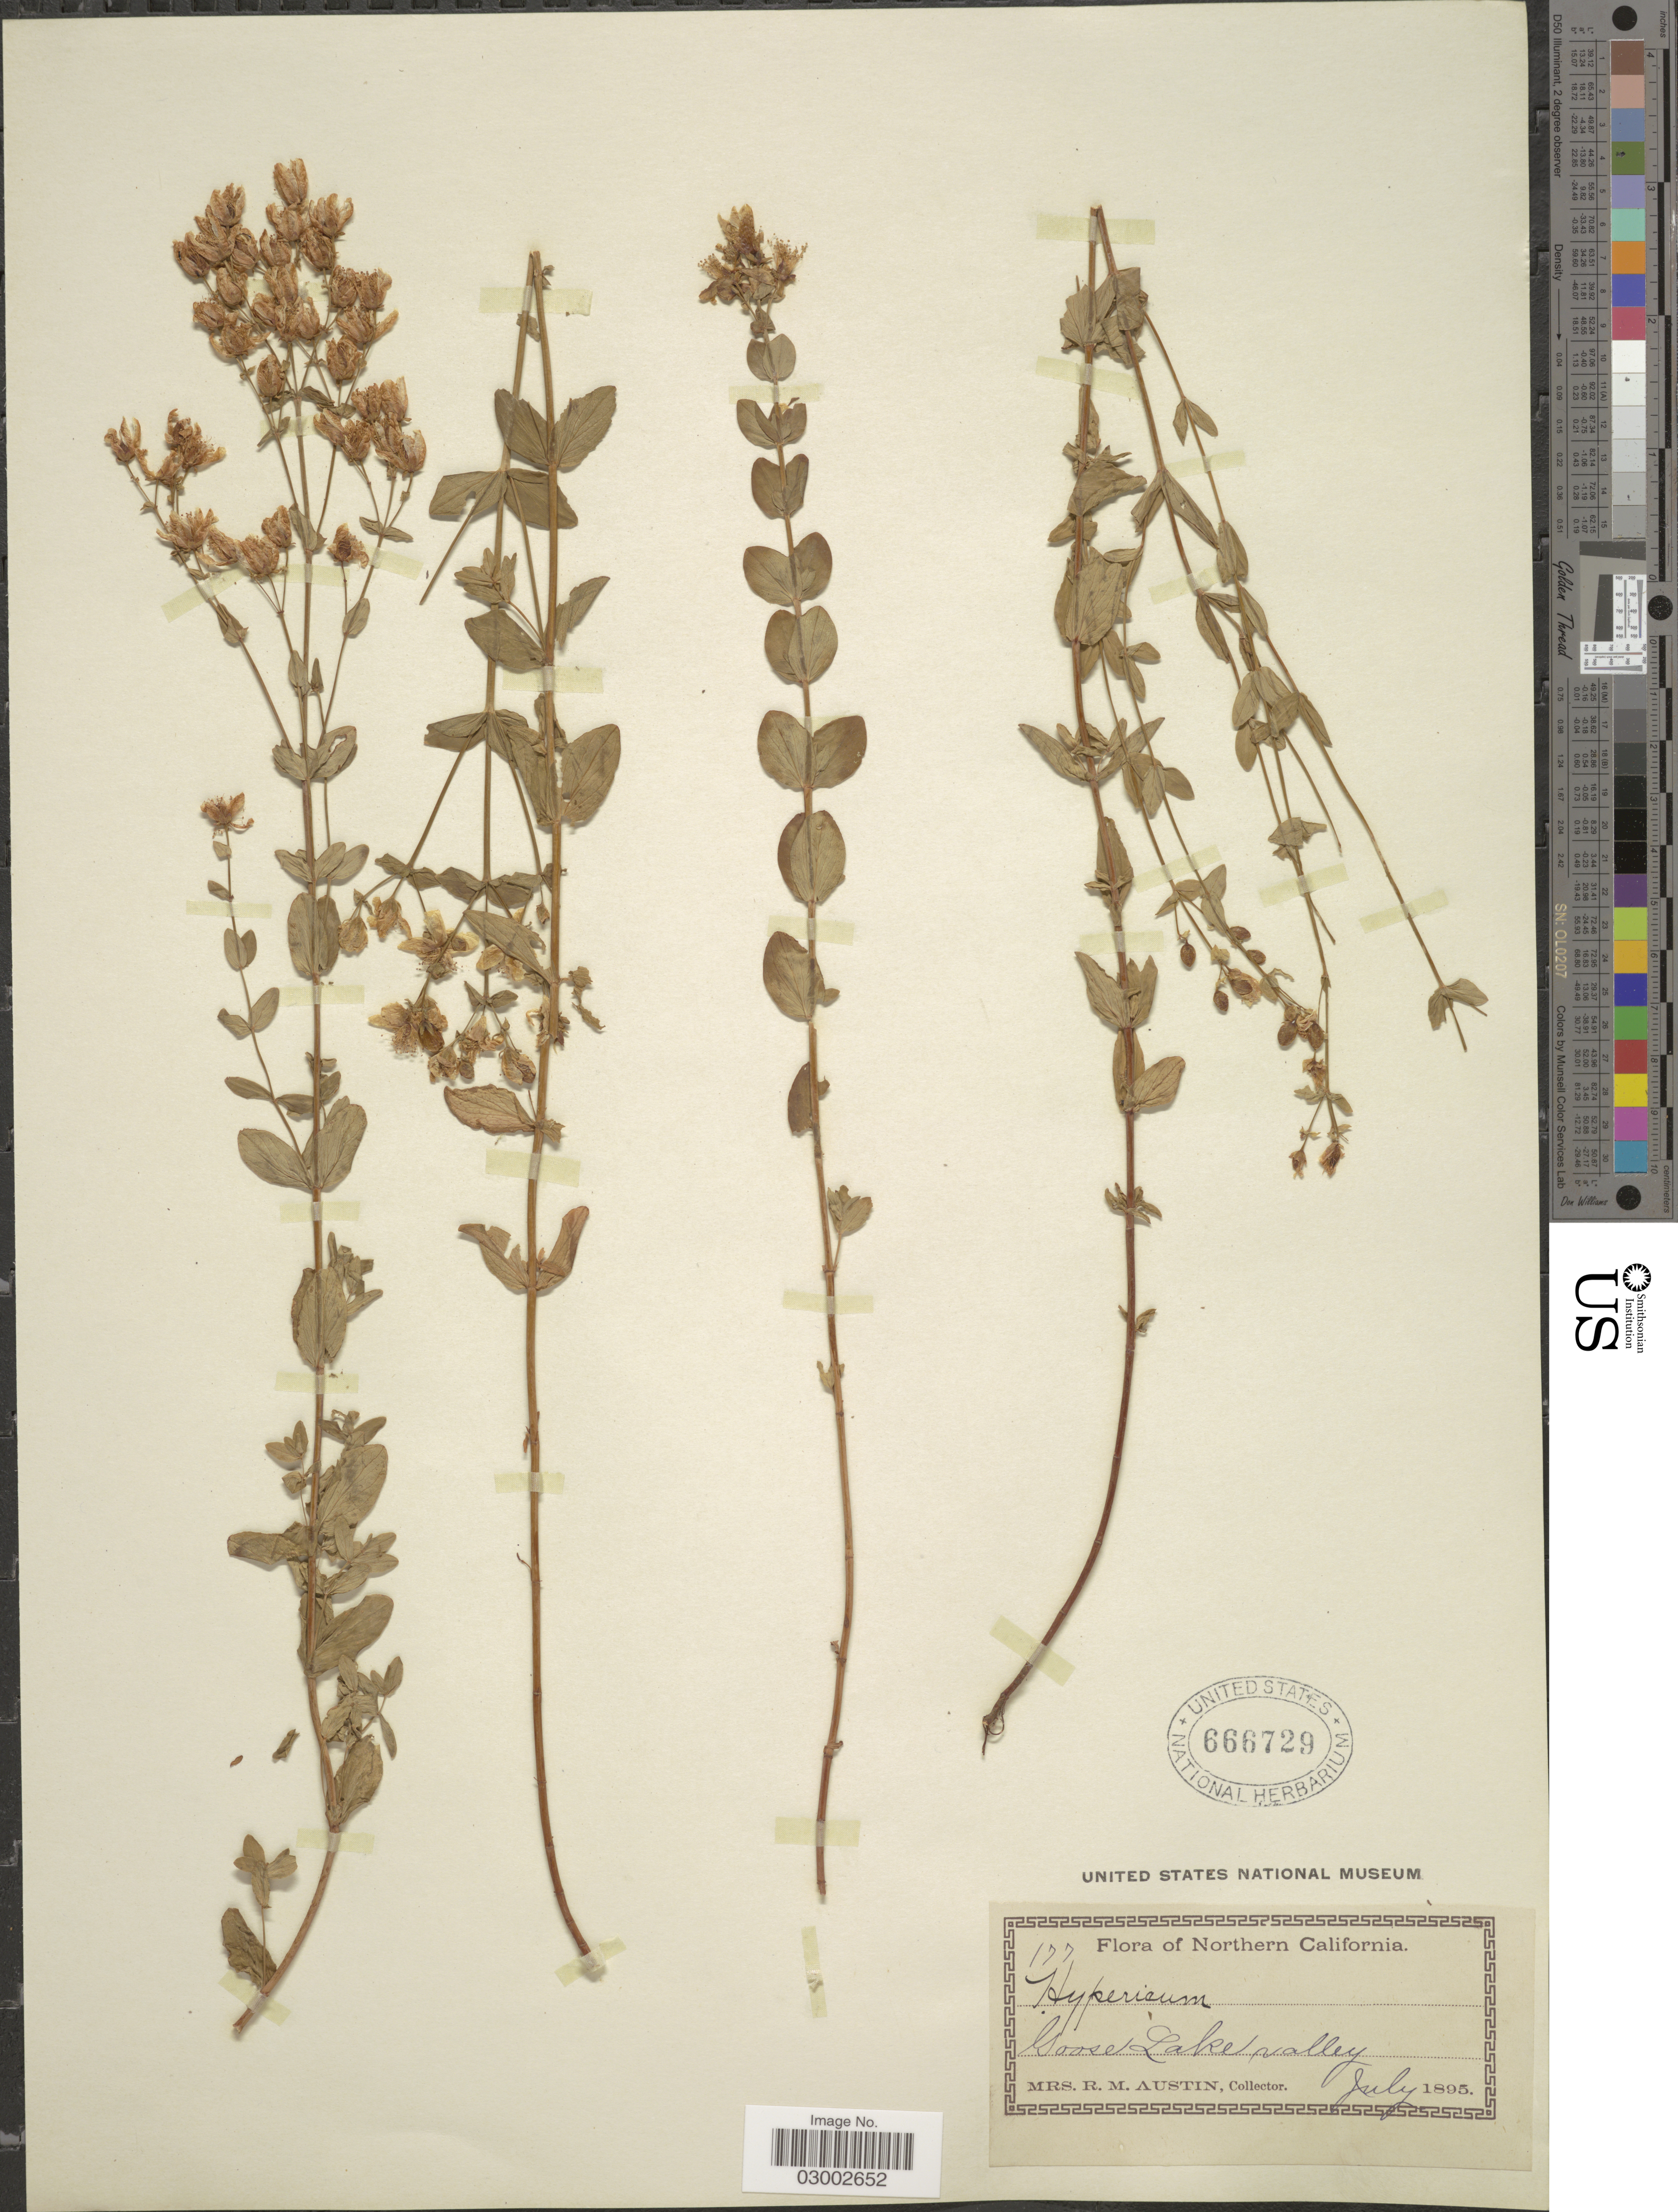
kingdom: Plantae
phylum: Tracheophyta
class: Magnoliopsida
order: Malpighiales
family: Hypericaceae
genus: Hypericum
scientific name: Hypericum scouleri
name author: Hook.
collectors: R. Austin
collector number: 177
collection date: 1895-07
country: United States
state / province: California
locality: Northern California. Goose Lake valley.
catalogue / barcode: US 666729